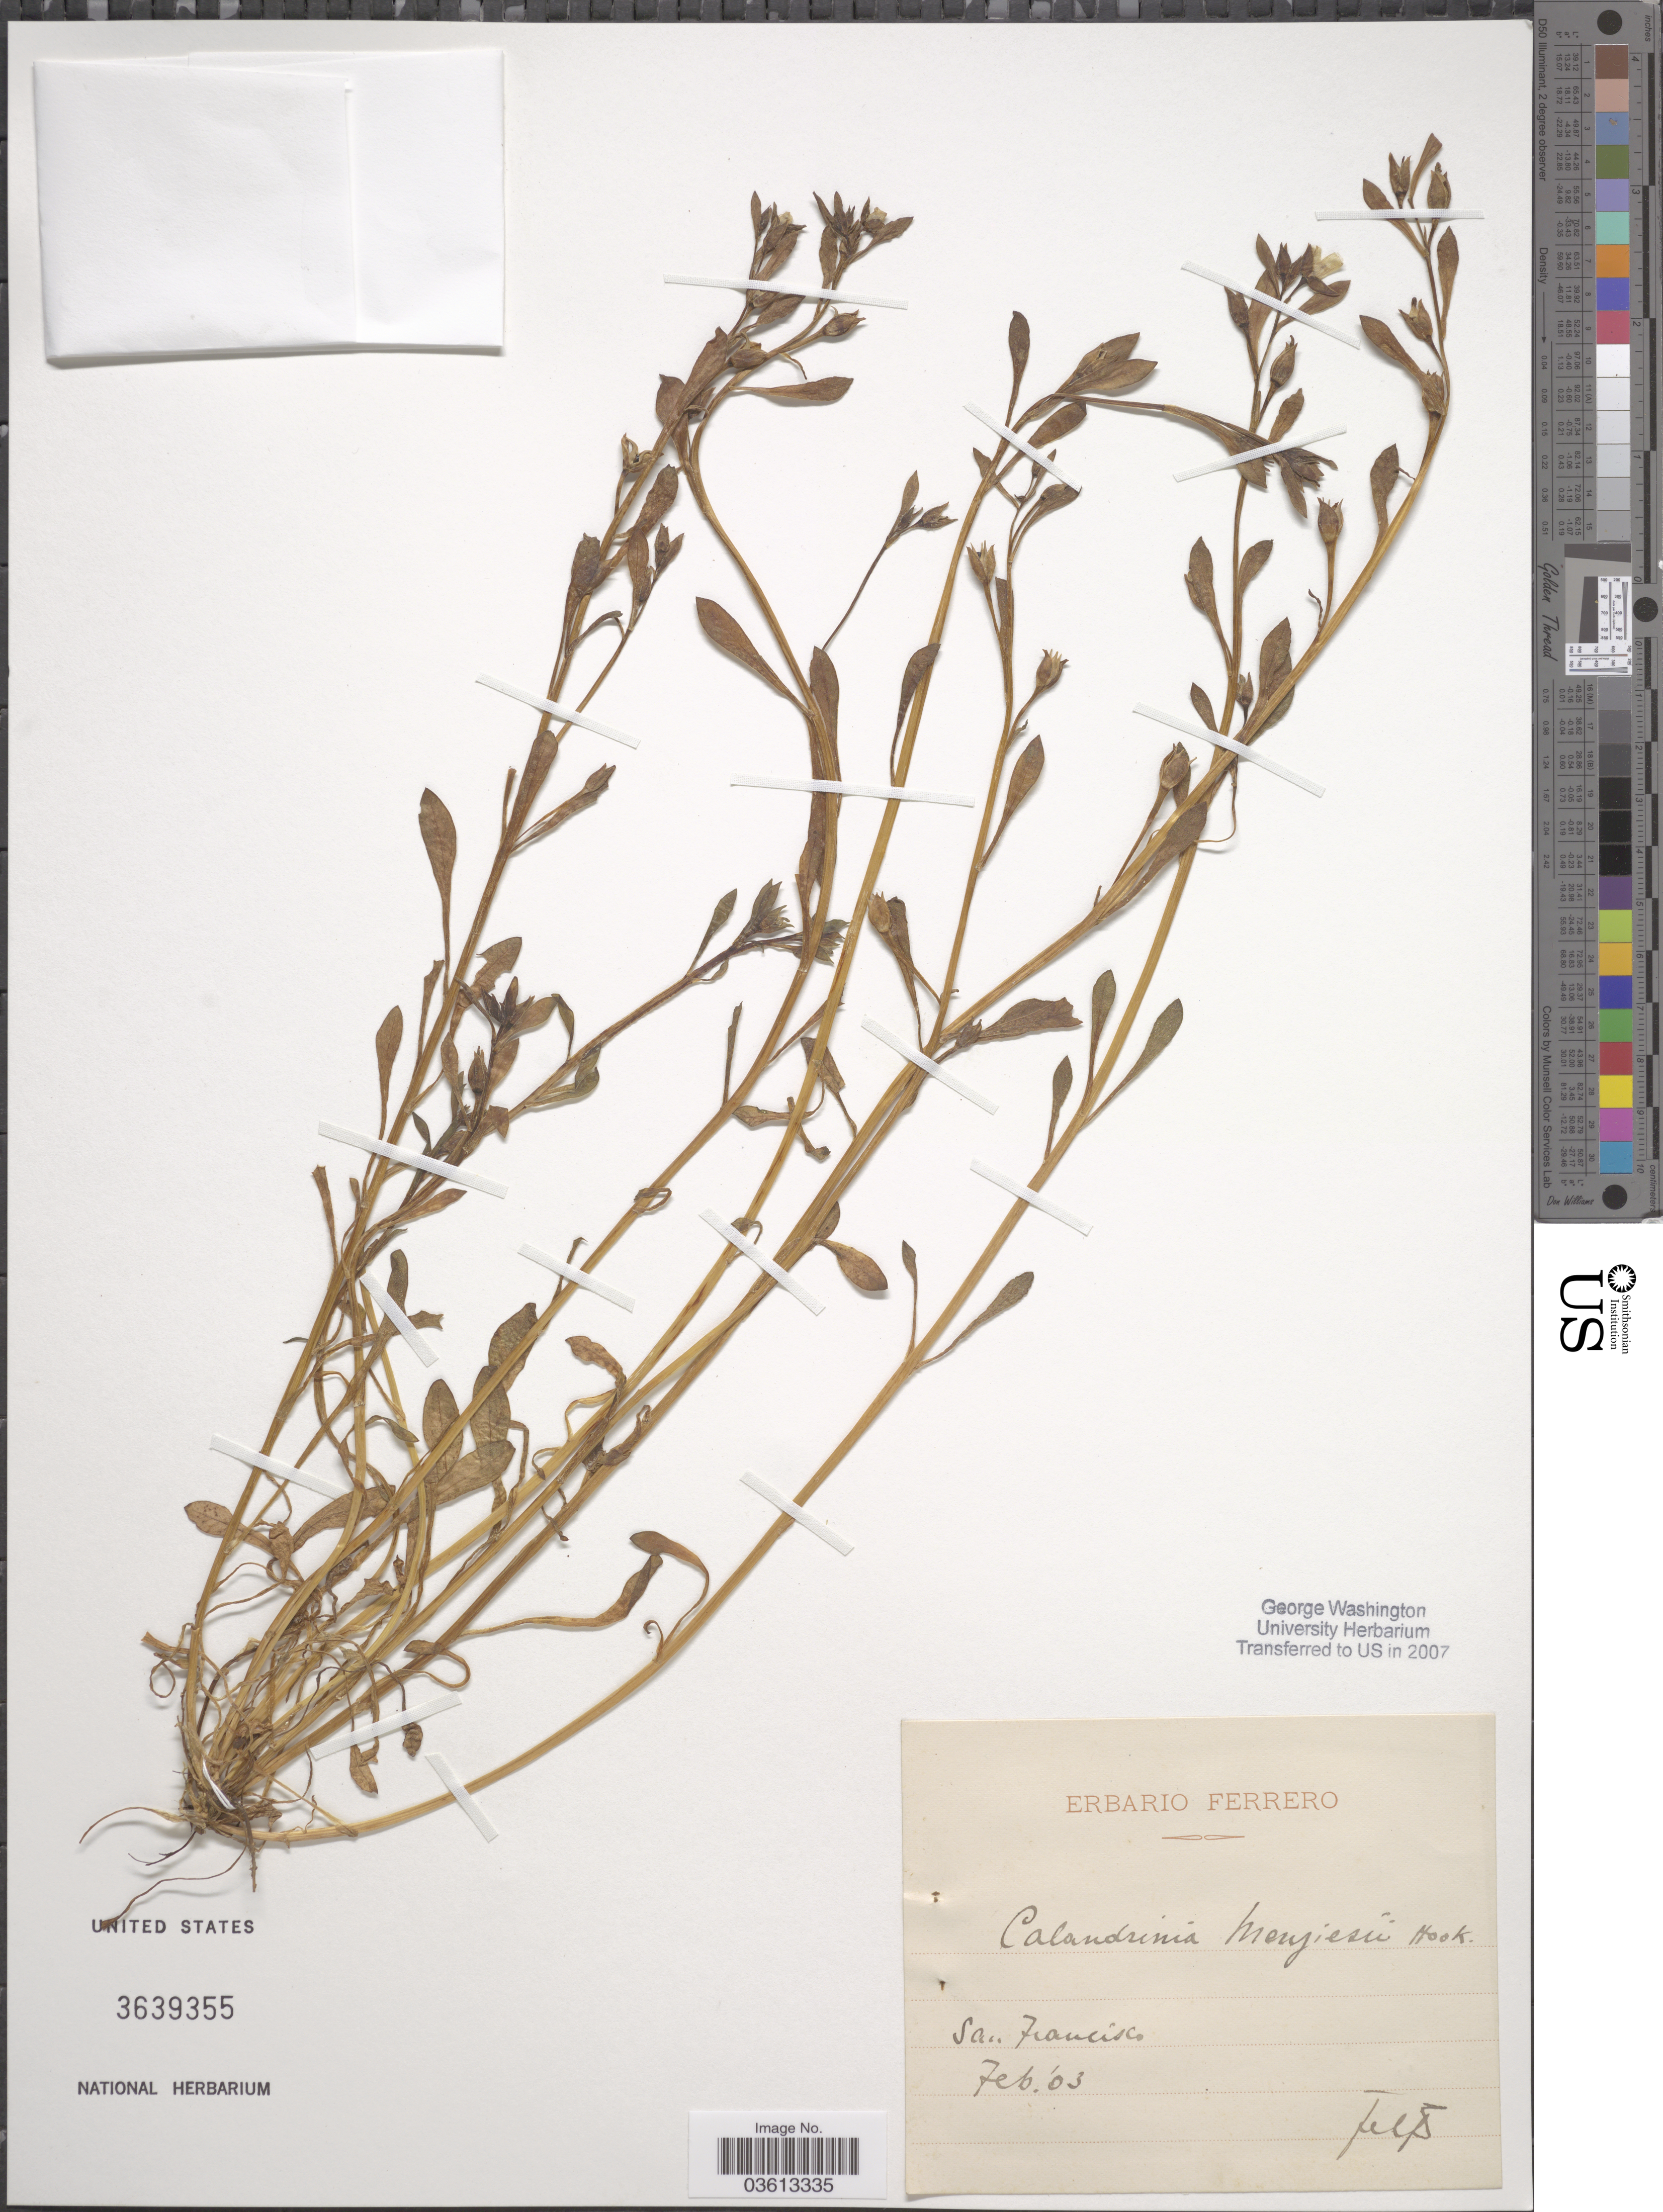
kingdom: Plantae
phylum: Tracheophyta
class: Magnoliopsida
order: Caryophyllales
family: Montiaceae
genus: Calandrinia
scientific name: Calandrinia ciliata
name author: (Ruiz & Pav.) DC.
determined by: Strong, Mark T., (BOT), Smithsonian Institution - National Museum of Natural History (UNITED STATES)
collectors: F. Ferrero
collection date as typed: Transcribed d/m/y: /2/3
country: United States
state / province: California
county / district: San Francisco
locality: San Francisco.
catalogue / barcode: US 3639355